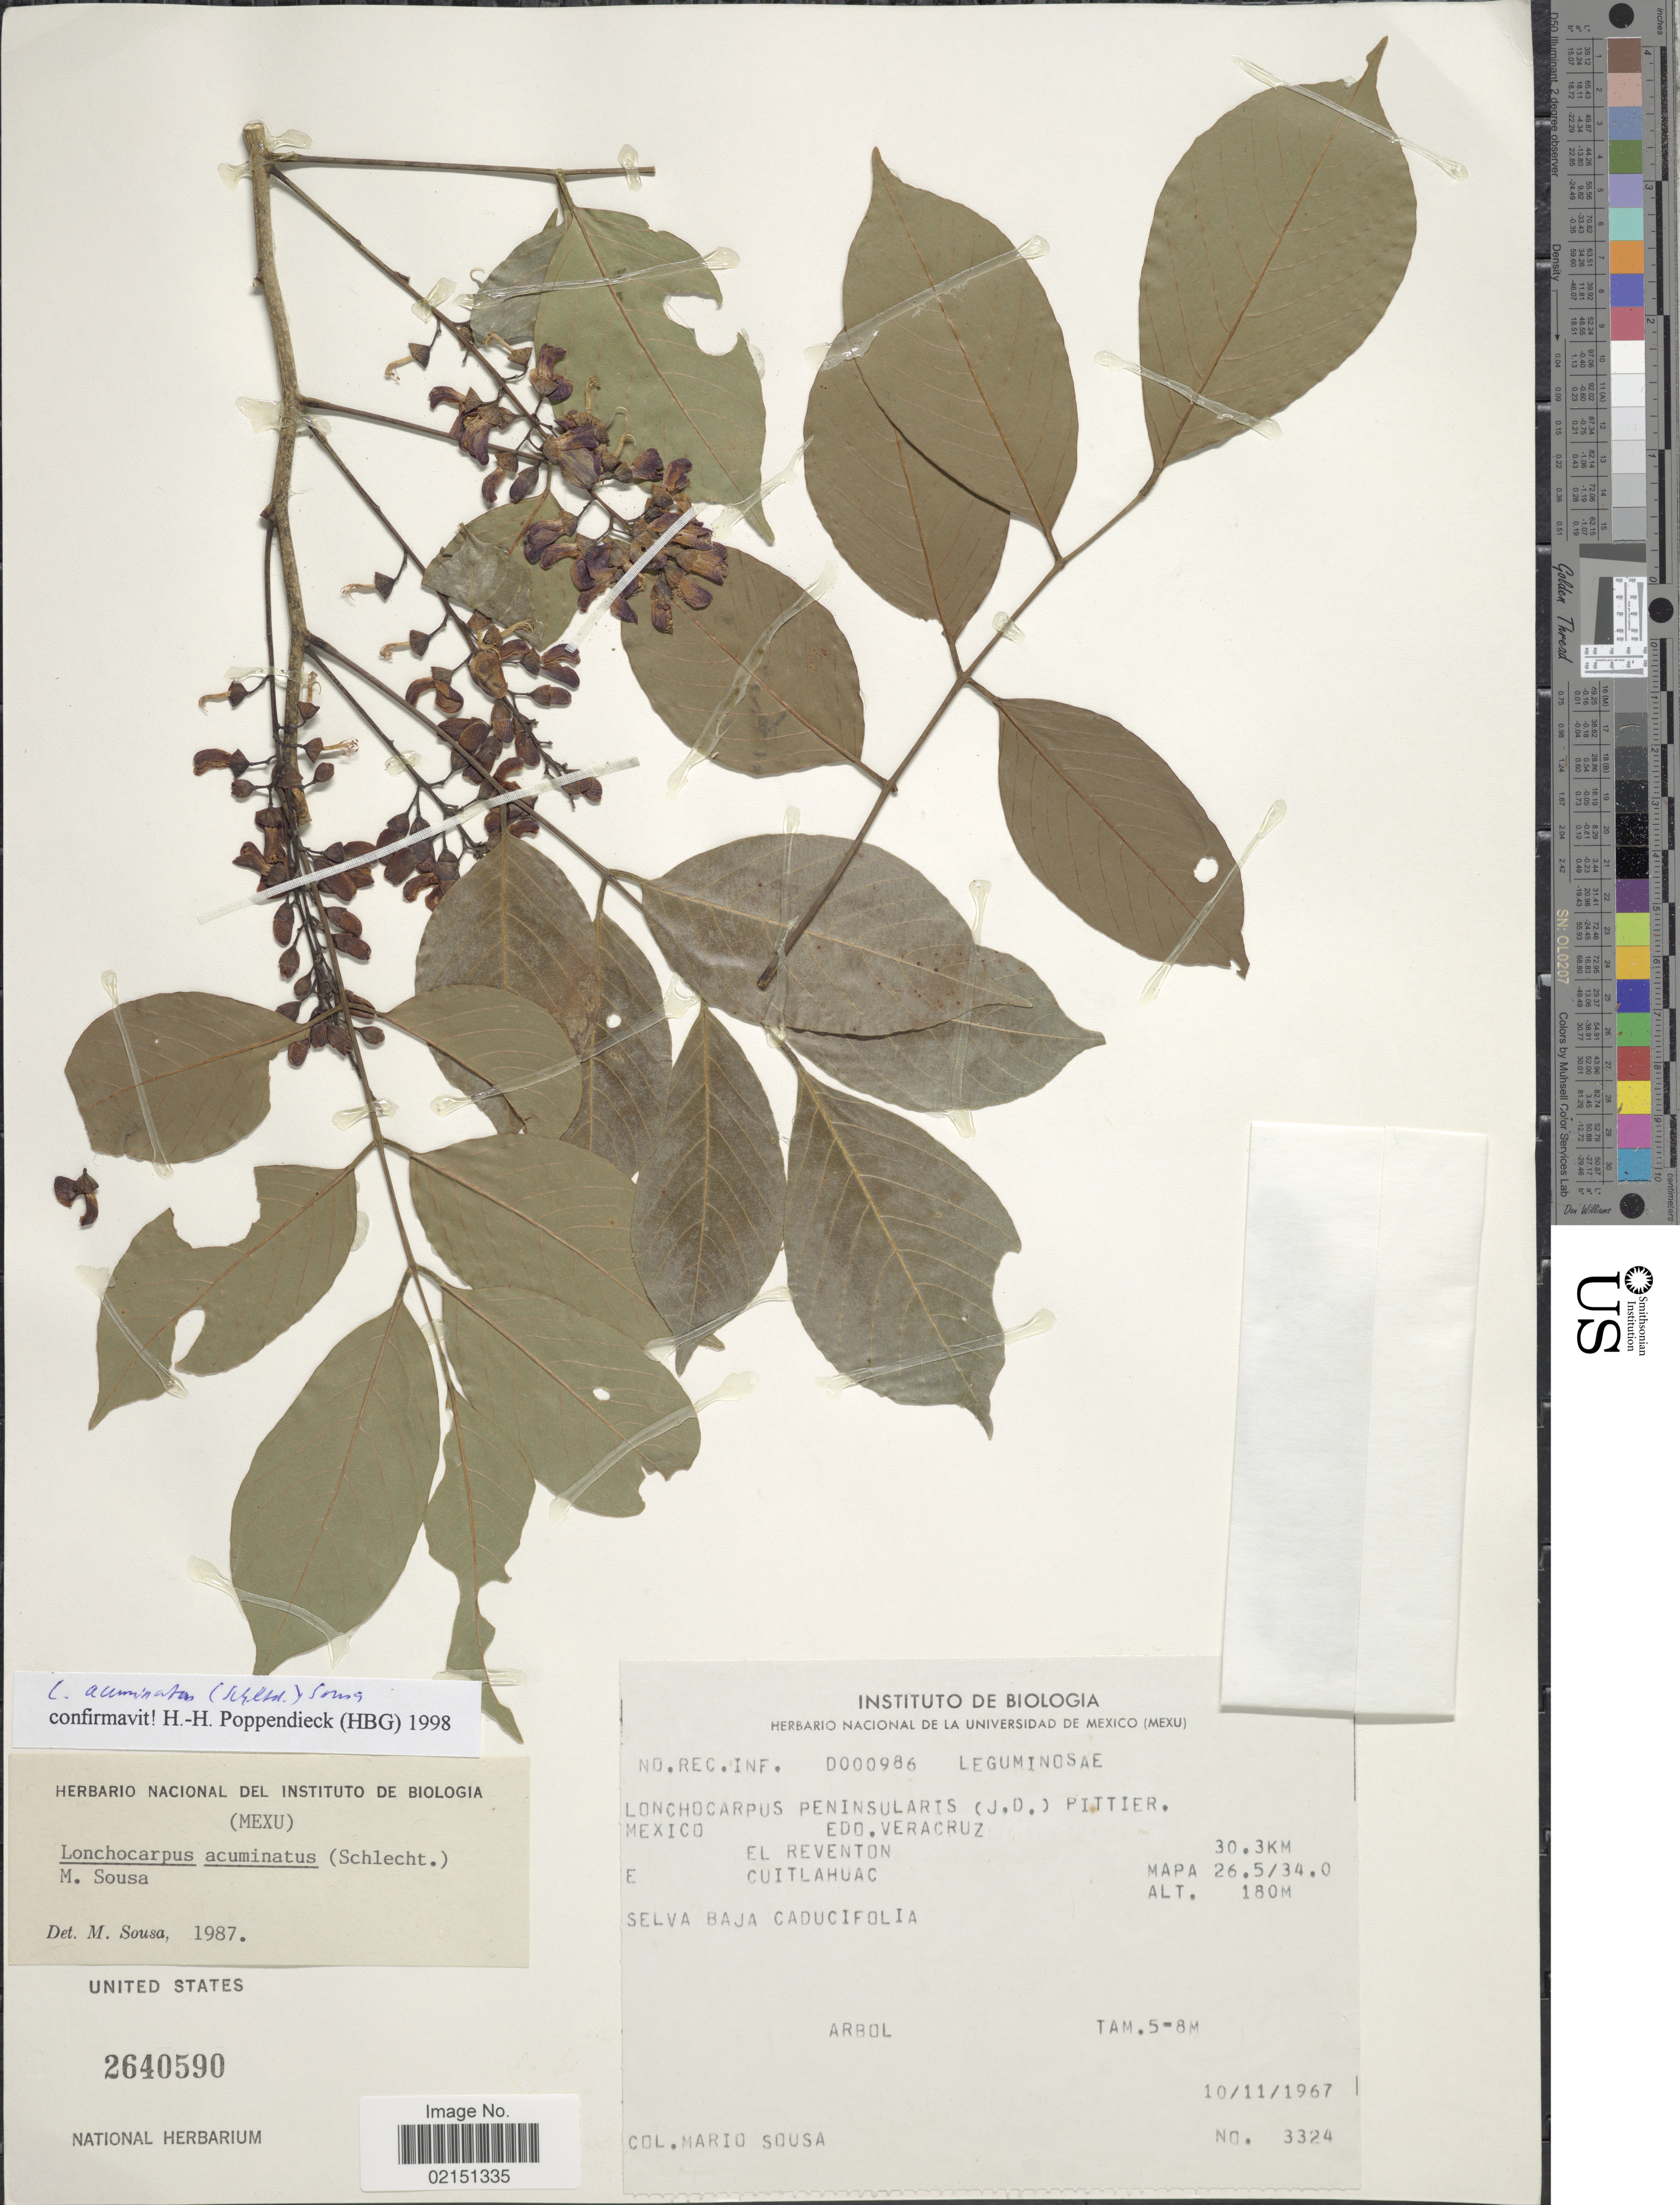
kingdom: Plantae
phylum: Tracheophyta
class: Magnoliopsida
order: Fabales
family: Fabaceae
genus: Lonchocarpus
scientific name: Lonchocarpus acuminatus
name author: (Schltdl.) M. Sousa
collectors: M. Sousa S.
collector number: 3324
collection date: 1967-11-10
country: Mexico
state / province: Veracruz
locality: Edo. Veracruz, El Reventon 30.3 km. Cuitlahuac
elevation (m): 180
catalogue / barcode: US 2640590